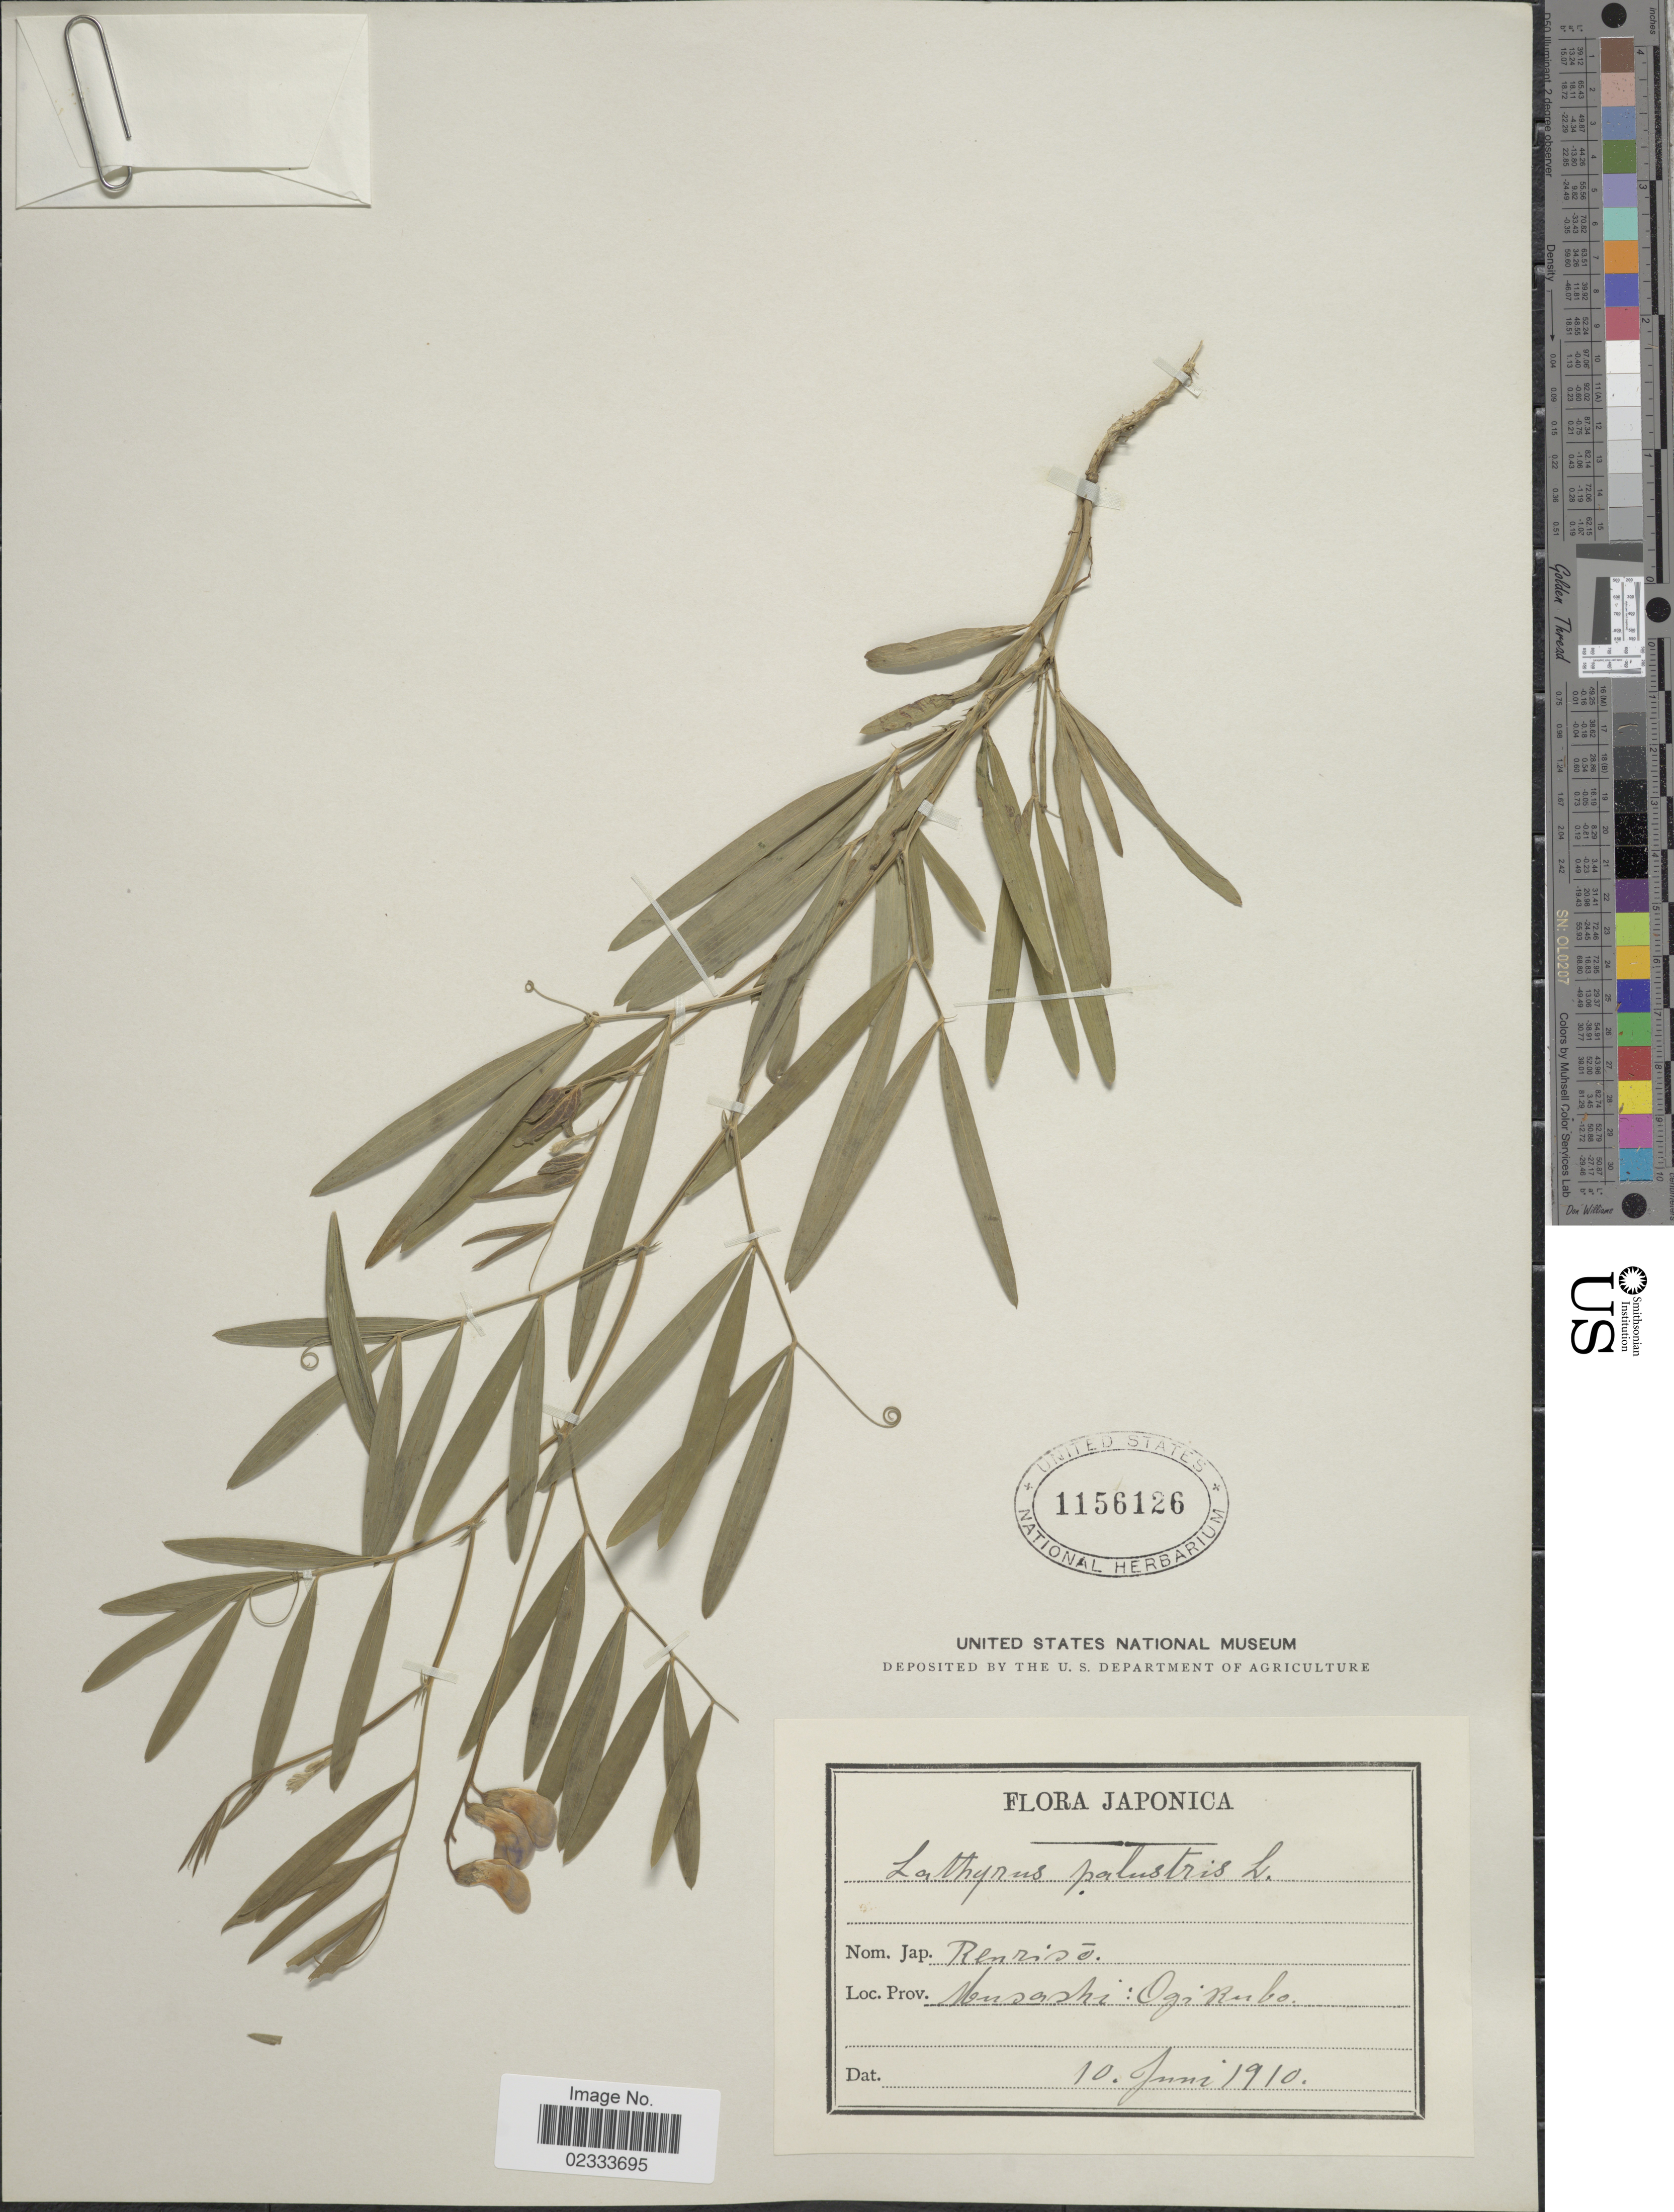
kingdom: Plantae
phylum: Tracheophyta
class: Magnoliopsida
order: Fabales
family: Fabaceae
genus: Lathyrus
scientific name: Lathyrus palustris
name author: L.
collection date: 1910-06-10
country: Japan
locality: Musashi; Ogi Rubo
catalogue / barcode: US 1156126